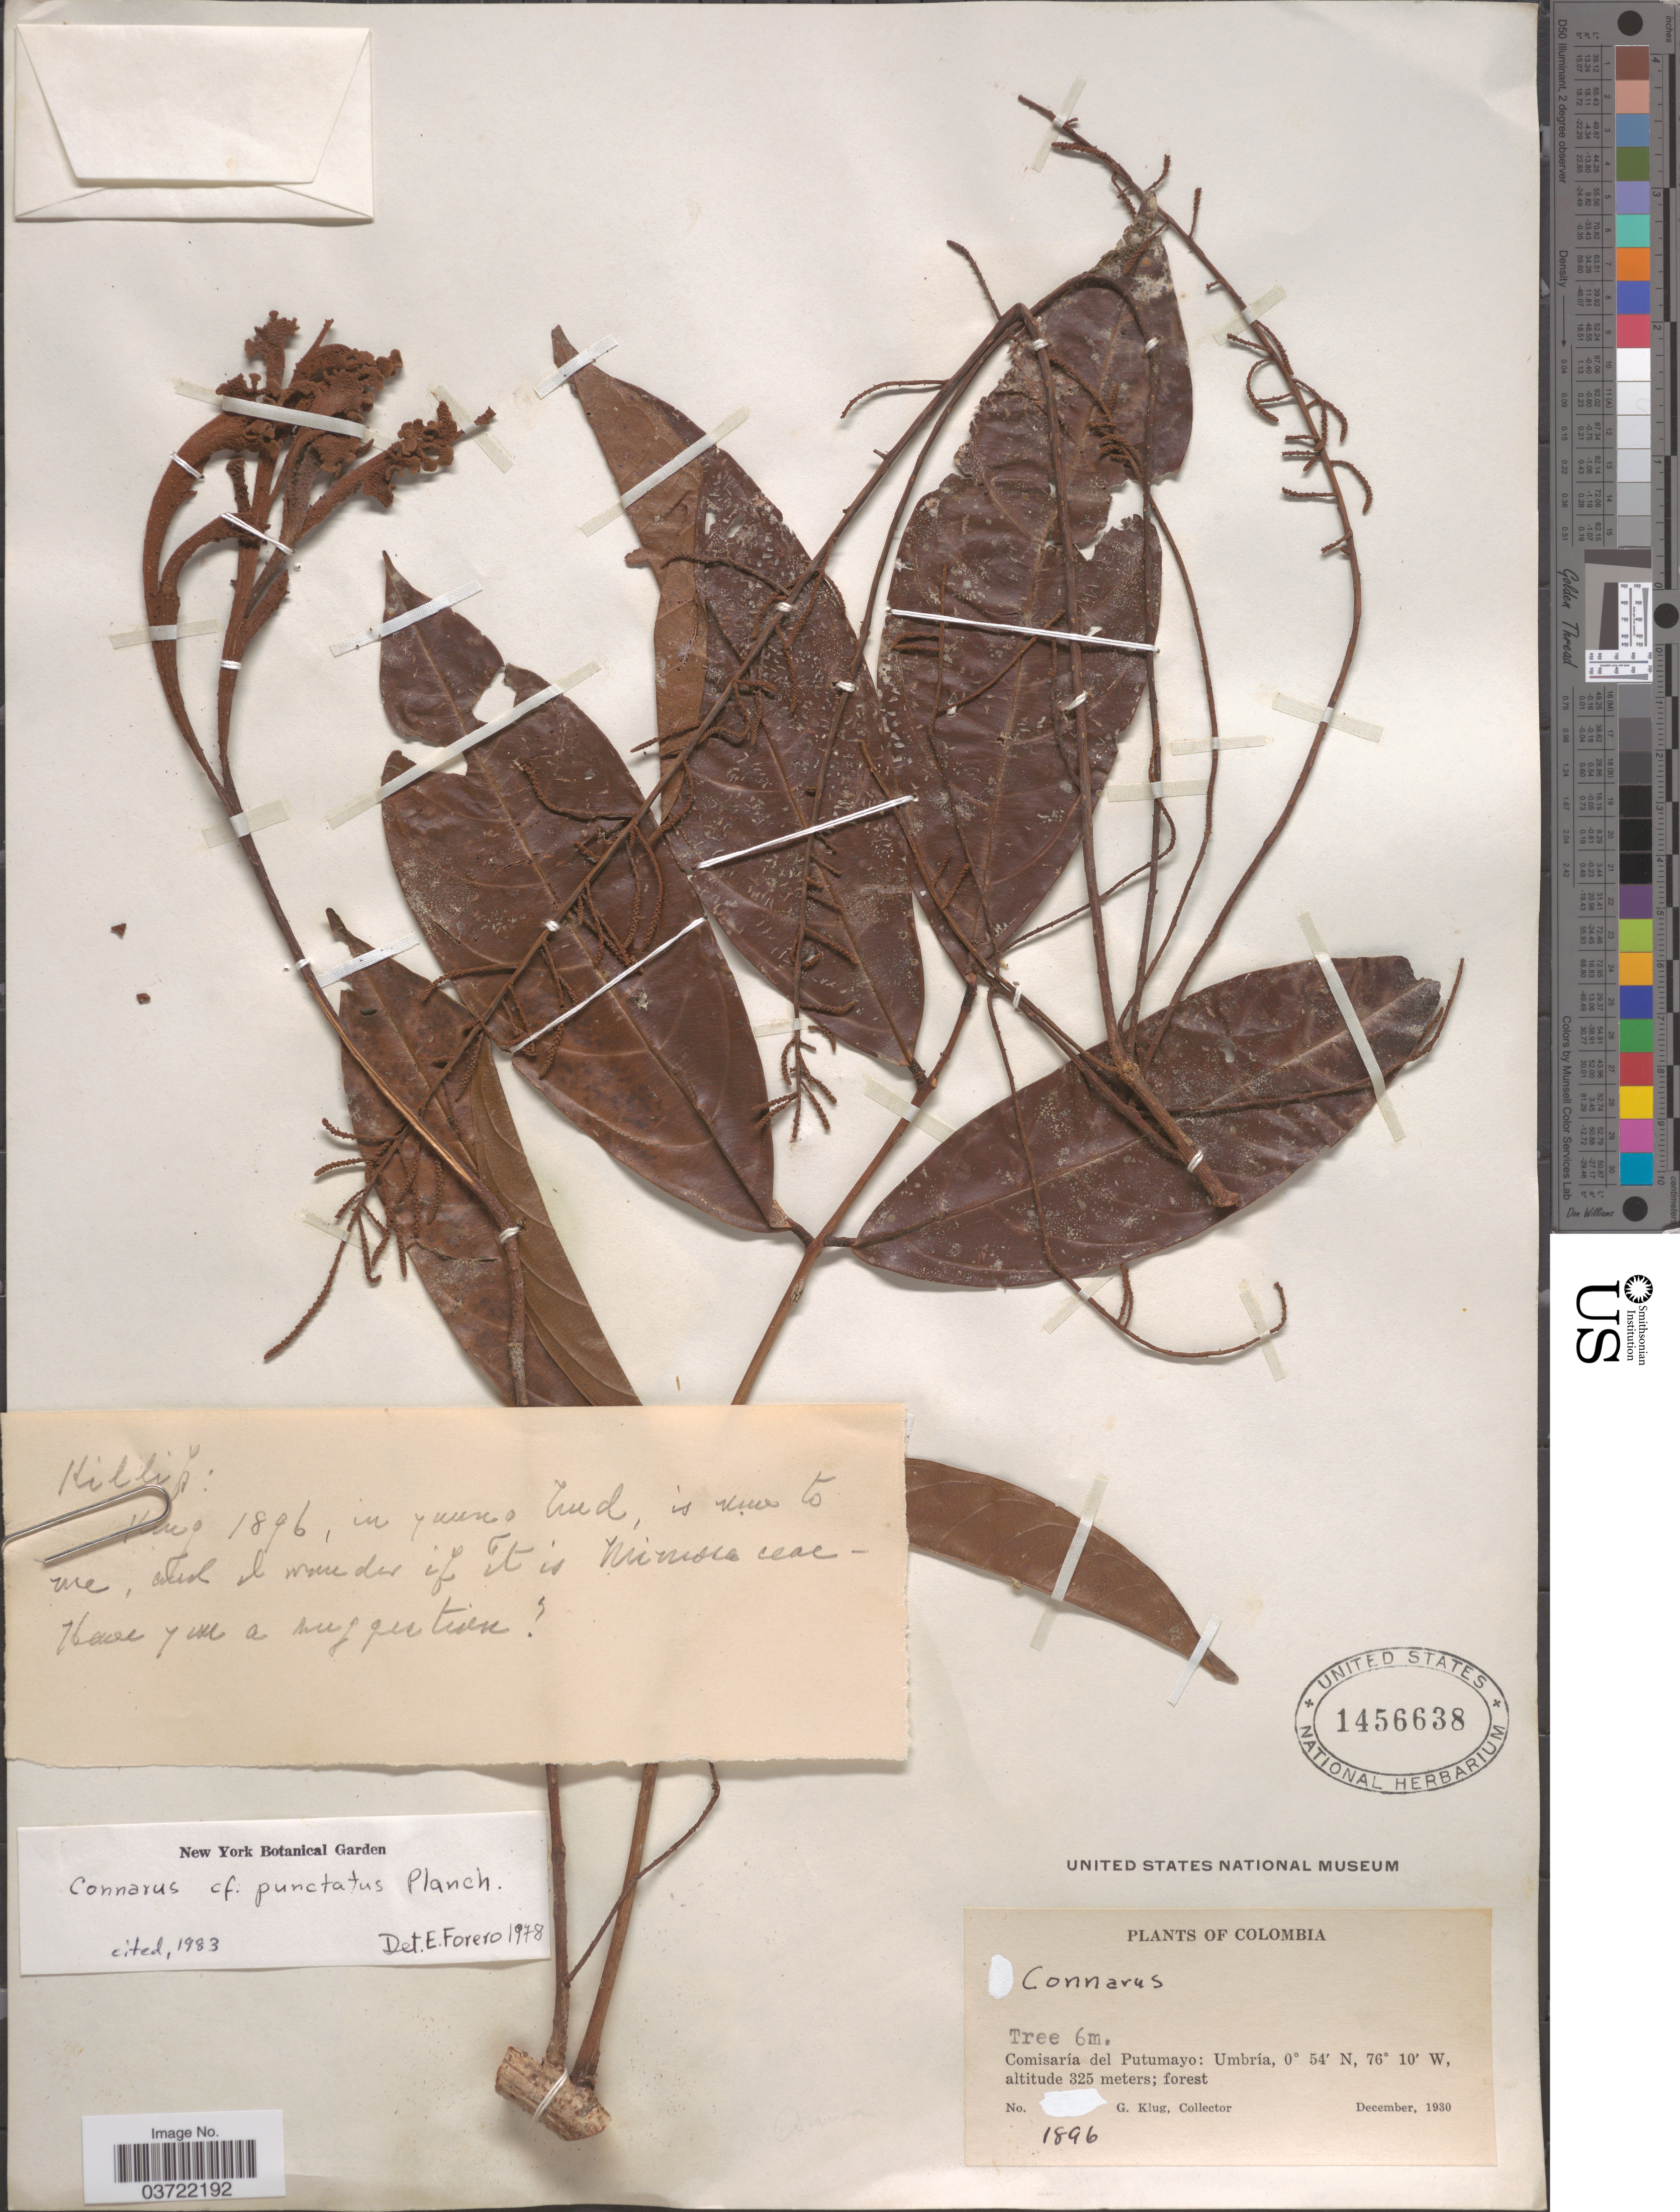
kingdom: Plantae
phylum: Tracheophyta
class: Magnoliopsida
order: Oxalidales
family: Connaraceae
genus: Connarus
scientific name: Connarus punctatus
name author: Planch.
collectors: G. Klug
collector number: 1896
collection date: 1930-12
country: Colombia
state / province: Putumayo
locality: Comisaría del Putumayo: Umbría.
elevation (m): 325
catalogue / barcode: US 1456638